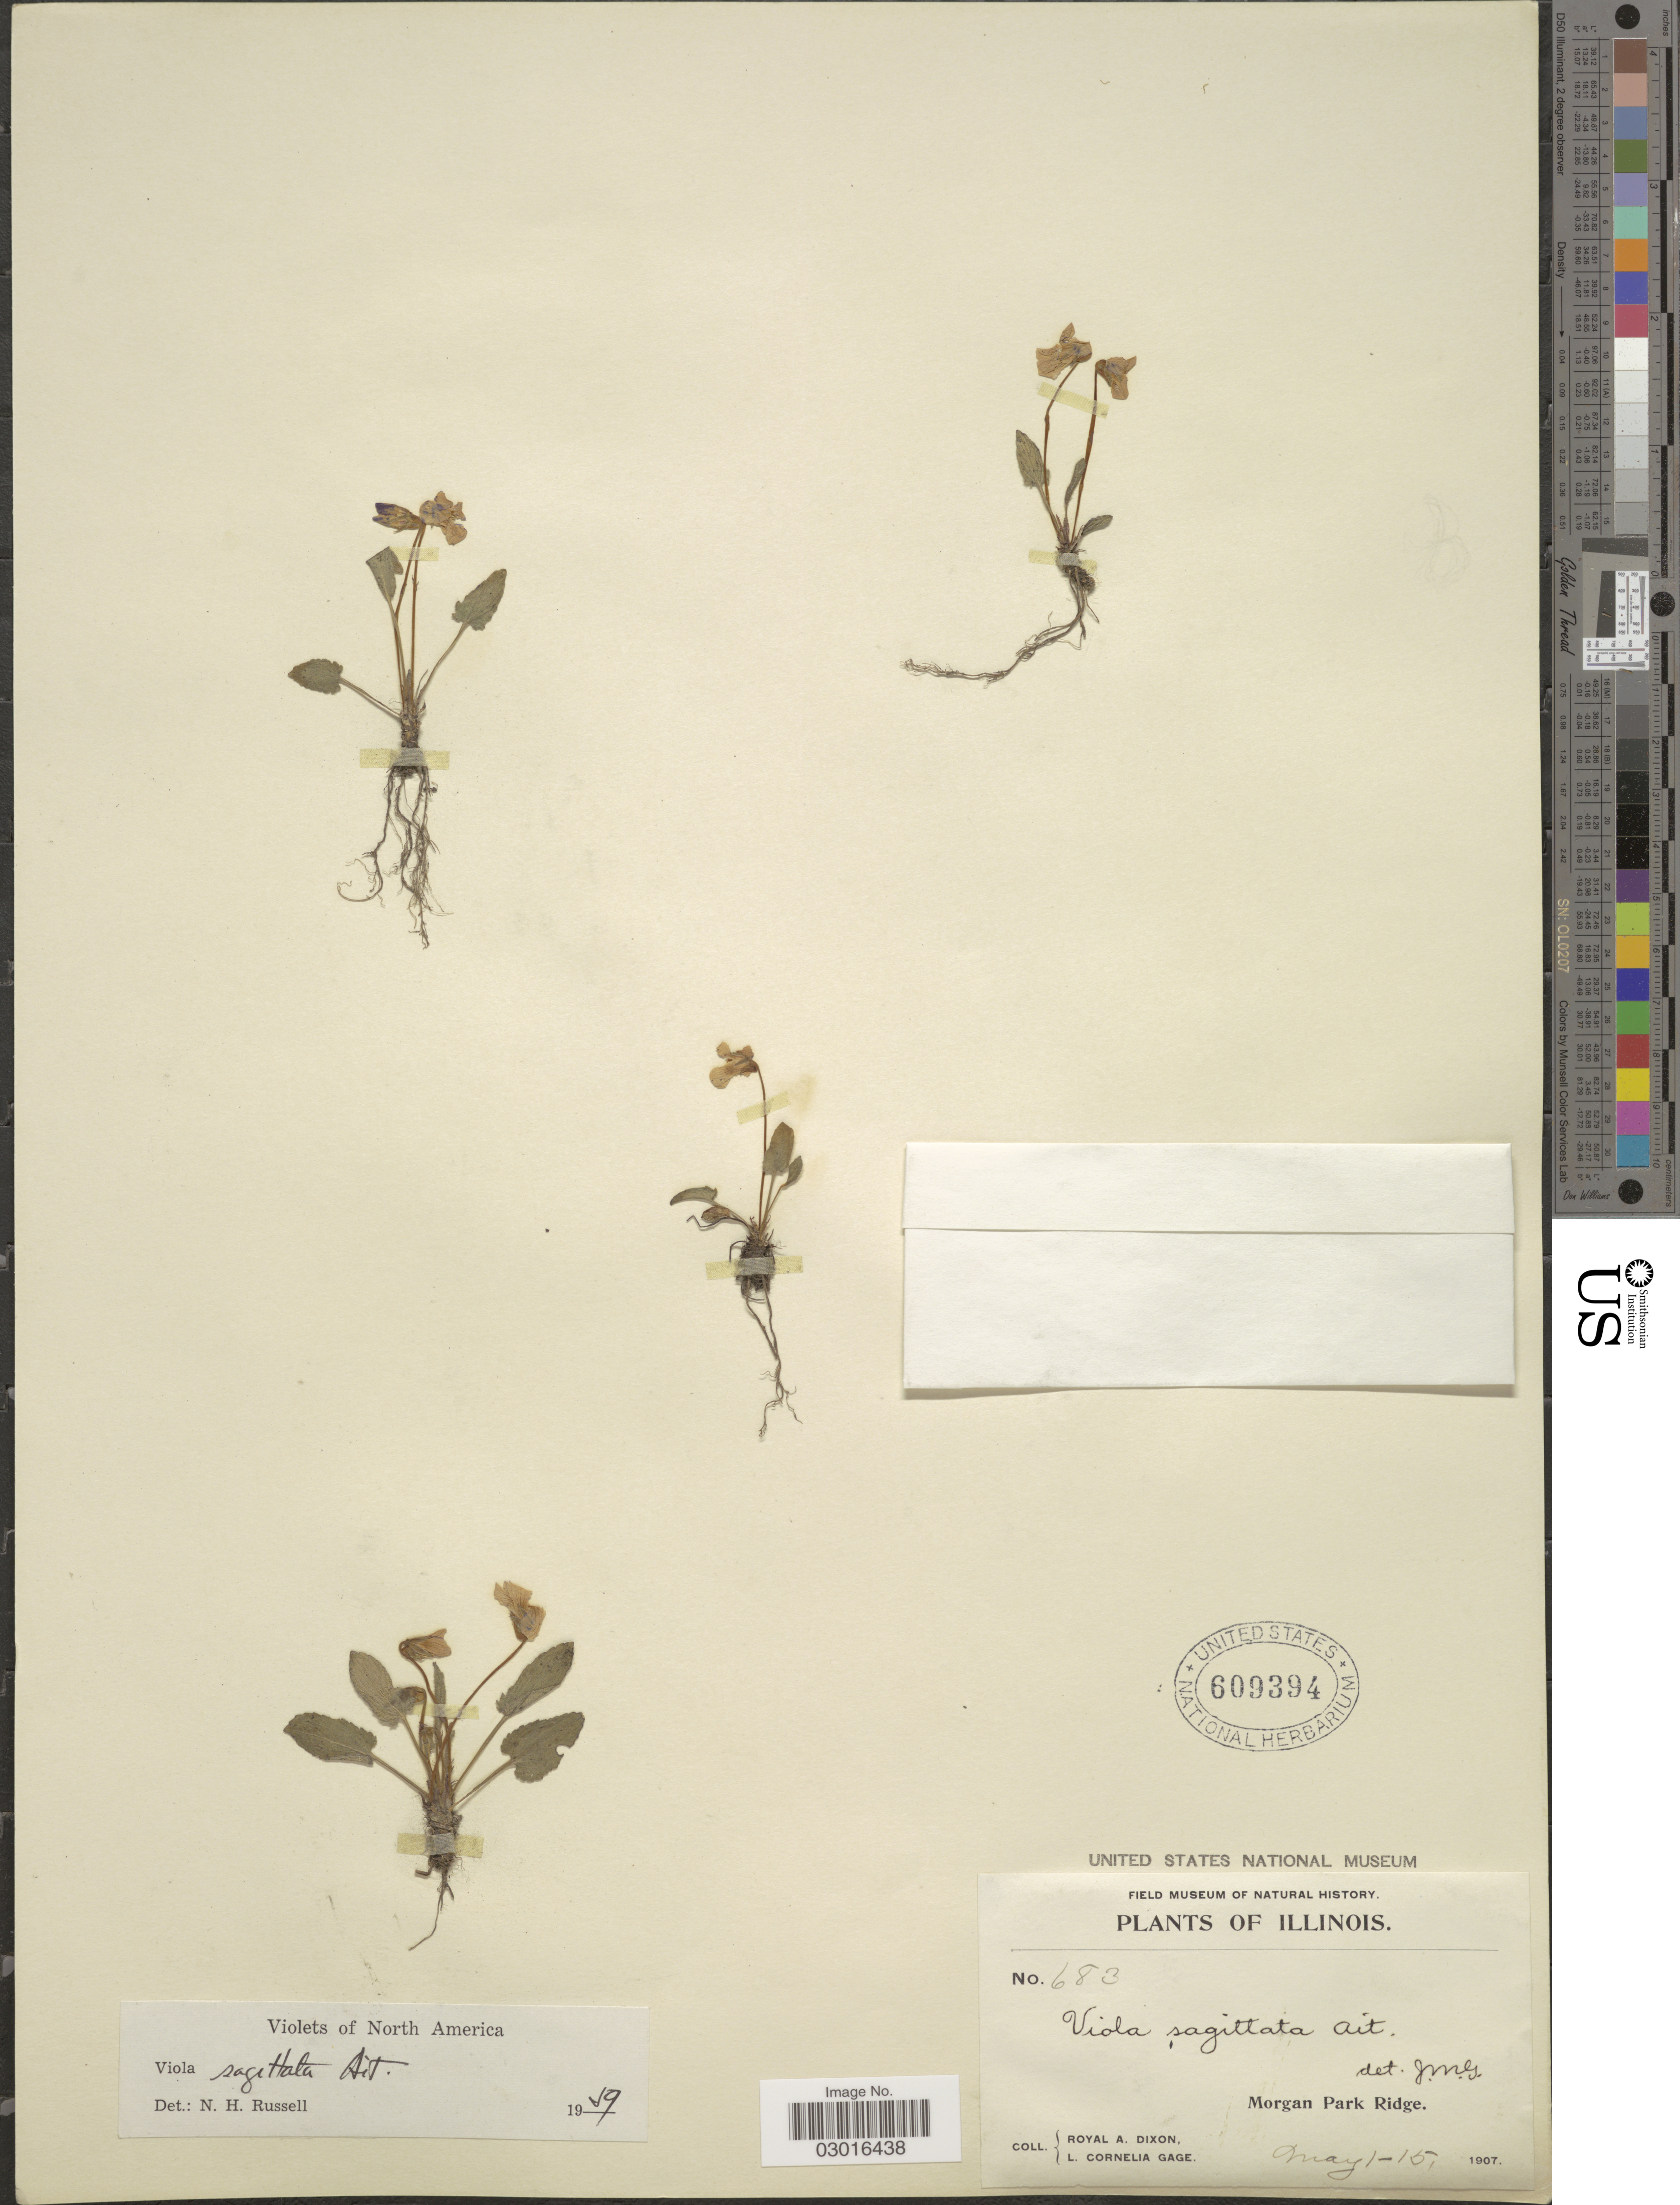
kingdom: Plantae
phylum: Tracheophyta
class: Magnoliopsida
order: Malpighiales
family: Violaceae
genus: Viola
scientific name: Viola sagittata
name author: Aiton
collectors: R. A. Dixon & L. Gage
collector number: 683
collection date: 1907-05-01/1907-05-15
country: United States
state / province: Illinois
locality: Morgan Park Ridge.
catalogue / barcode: US 609394